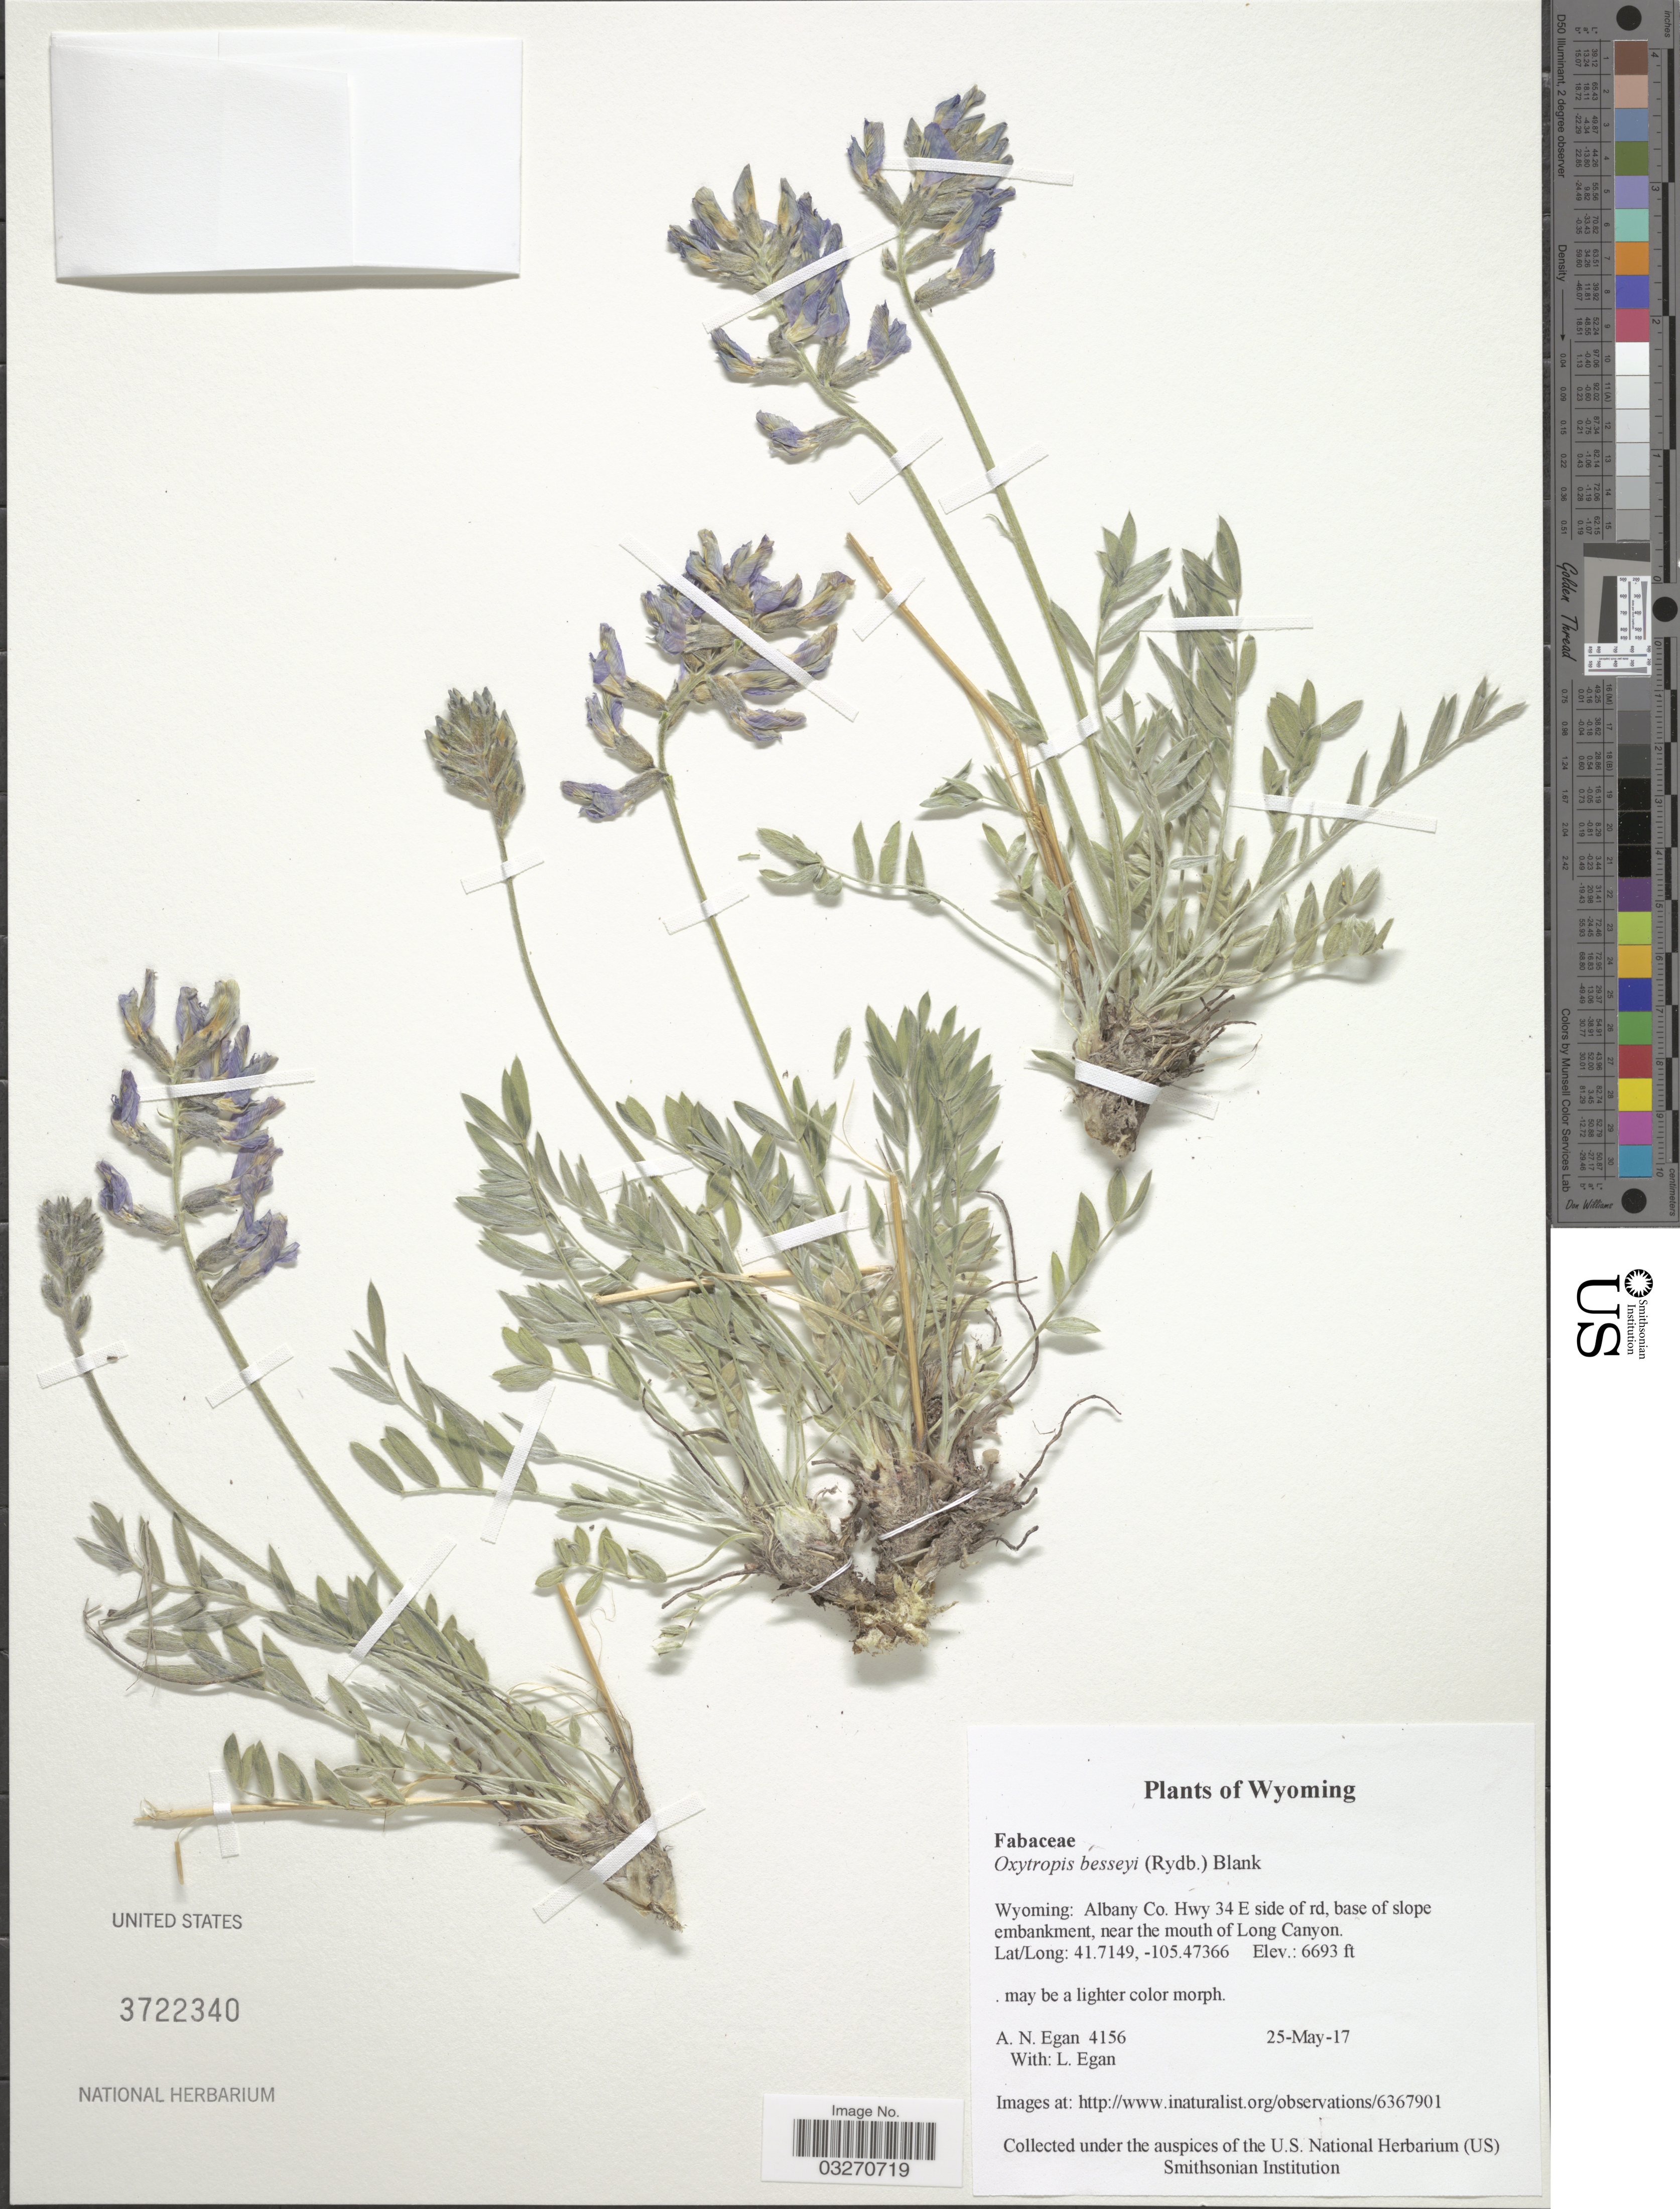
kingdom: Plantae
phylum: Tracheophyta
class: Magnoliopsida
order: Fabales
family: Fabaceae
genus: Oxytropis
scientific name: Oxytropis besseyi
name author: (Rydb.) Blank.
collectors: A. N. Egan & L. Egan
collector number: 4156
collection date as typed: Transcribed d/m/y: 25/5/17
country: United States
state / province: Wyoming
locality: Albany Co. Hwy 34 E side of rd, base of slope embankment, near the mouth of Long Canyon.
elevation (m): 2040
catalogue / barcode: US 3722340